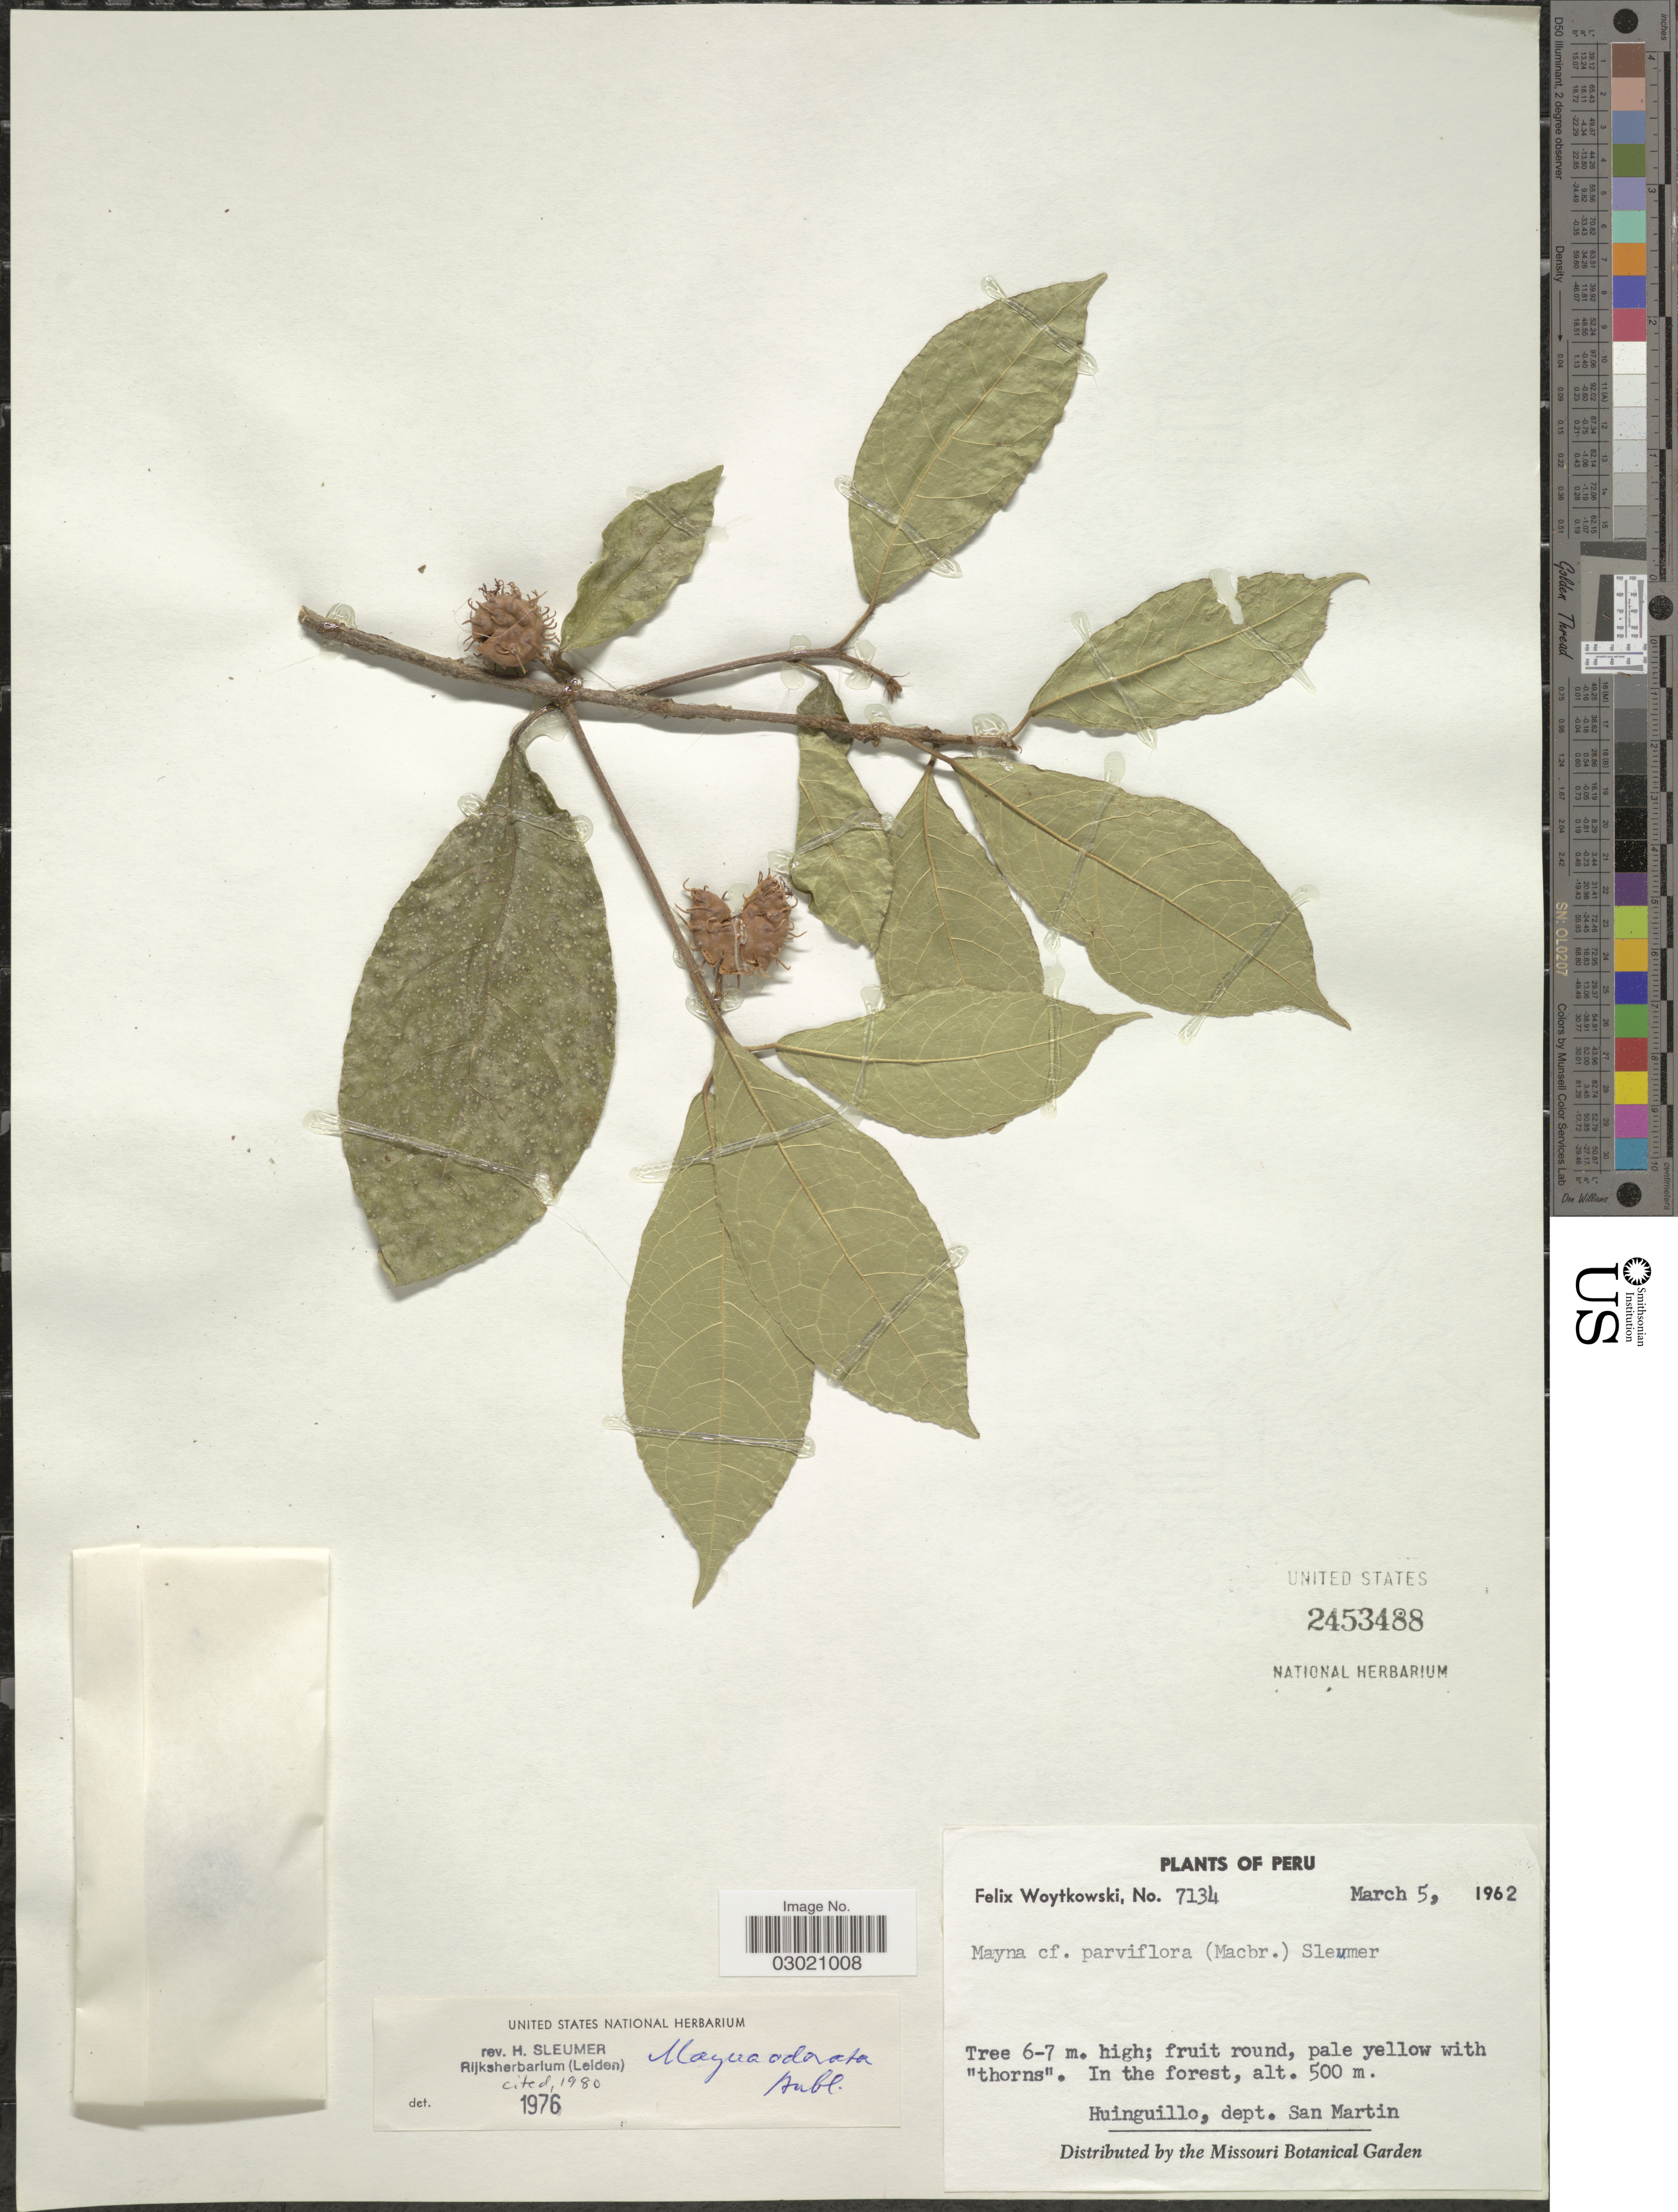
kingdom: Plantae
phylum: Tracheophyta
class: Magnoliopsida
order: Malpighiales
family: Achariaceae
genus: Mayna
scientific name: Mayna odorata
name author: Aubl.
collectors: F. Woytkowski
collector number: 7134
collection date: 1962-03-05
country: Peru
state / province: San Martín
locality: Huinguillo, dept. San Martin.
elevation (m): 500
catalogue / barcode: US 2453488